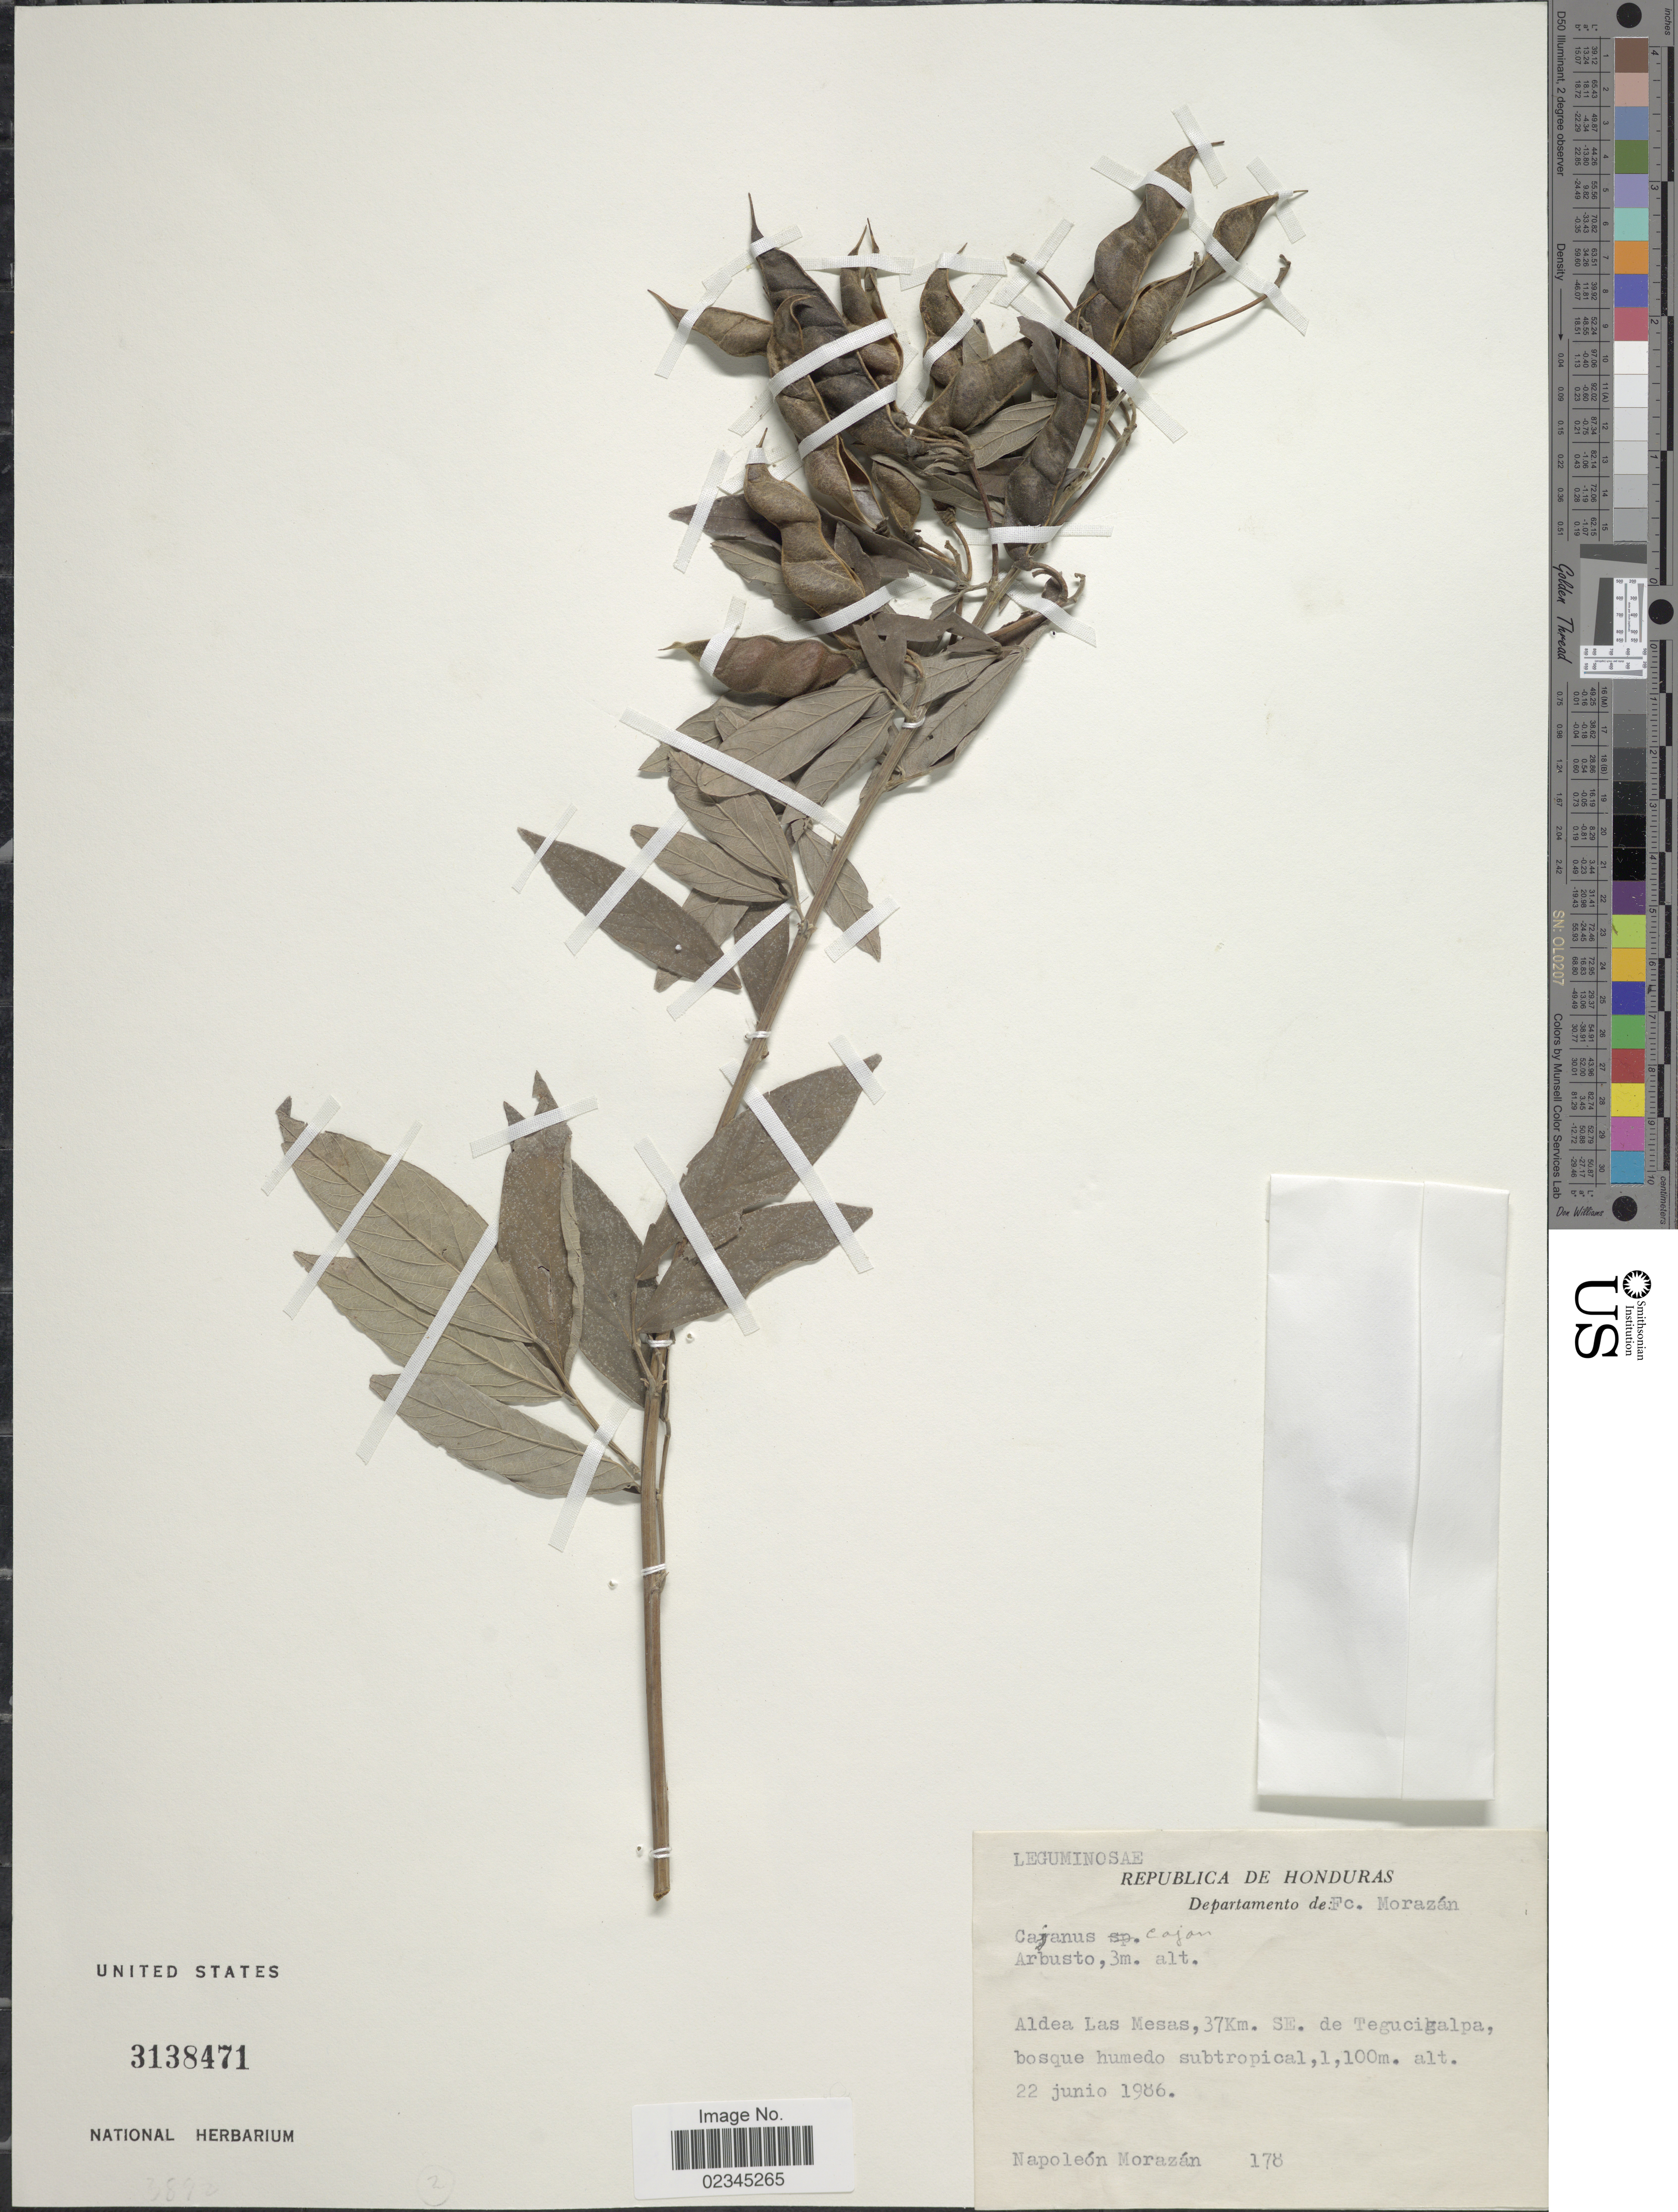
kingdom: Plantae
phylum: Tracheophyta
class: Magnoliopsida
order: Fabales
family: Fabaceae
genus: Cajanus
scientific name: Cajanus cajan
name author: (L.) Huth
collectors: N. Morazan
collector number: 178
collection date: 1986-06-22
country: Honduras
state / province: Fco. Morazán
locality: Aldeas Las Mesas, 37Km. SE. de Tegucigalpa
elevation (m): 1100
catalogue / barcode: US 3138471